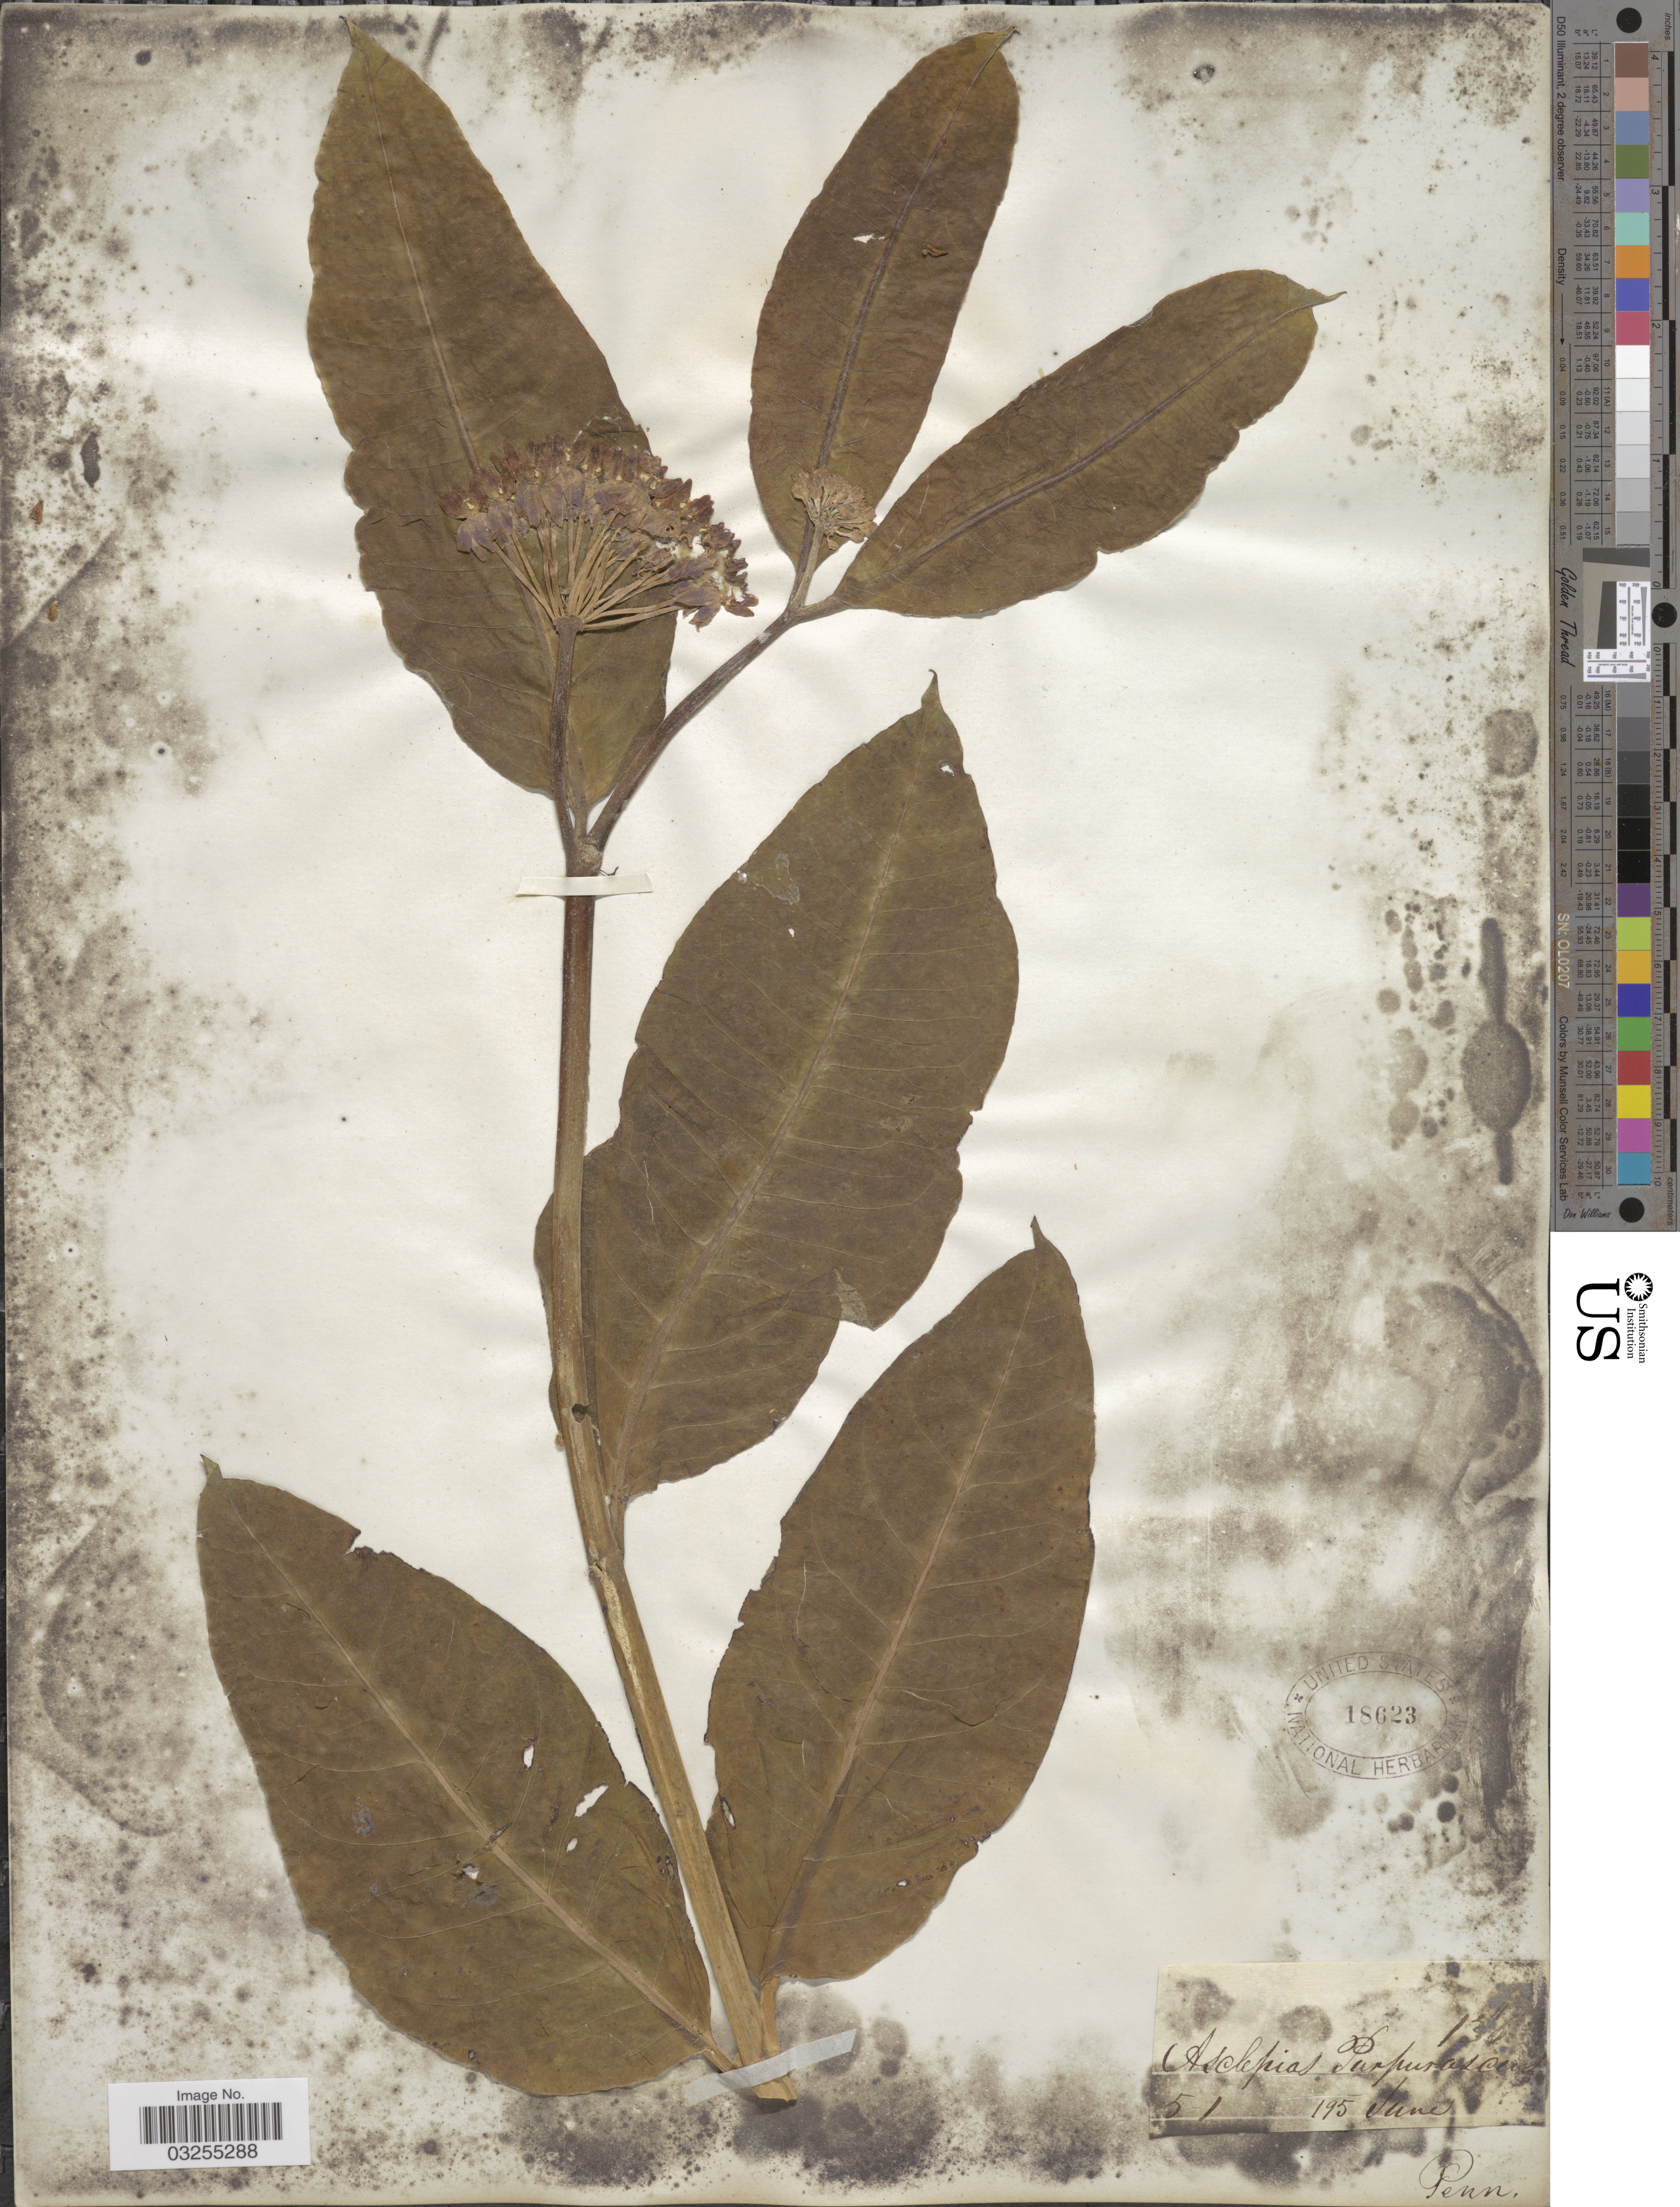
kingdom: Plantae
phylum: Tracheophyta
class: Magnoliopsida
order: Gentianales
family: Apocynaceae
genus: Asclepias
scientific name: Asclepias purpurascens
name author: L.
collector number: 5-1 ?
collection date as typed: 195 June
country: United States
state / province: Pennsylvania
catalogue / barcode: US 18623